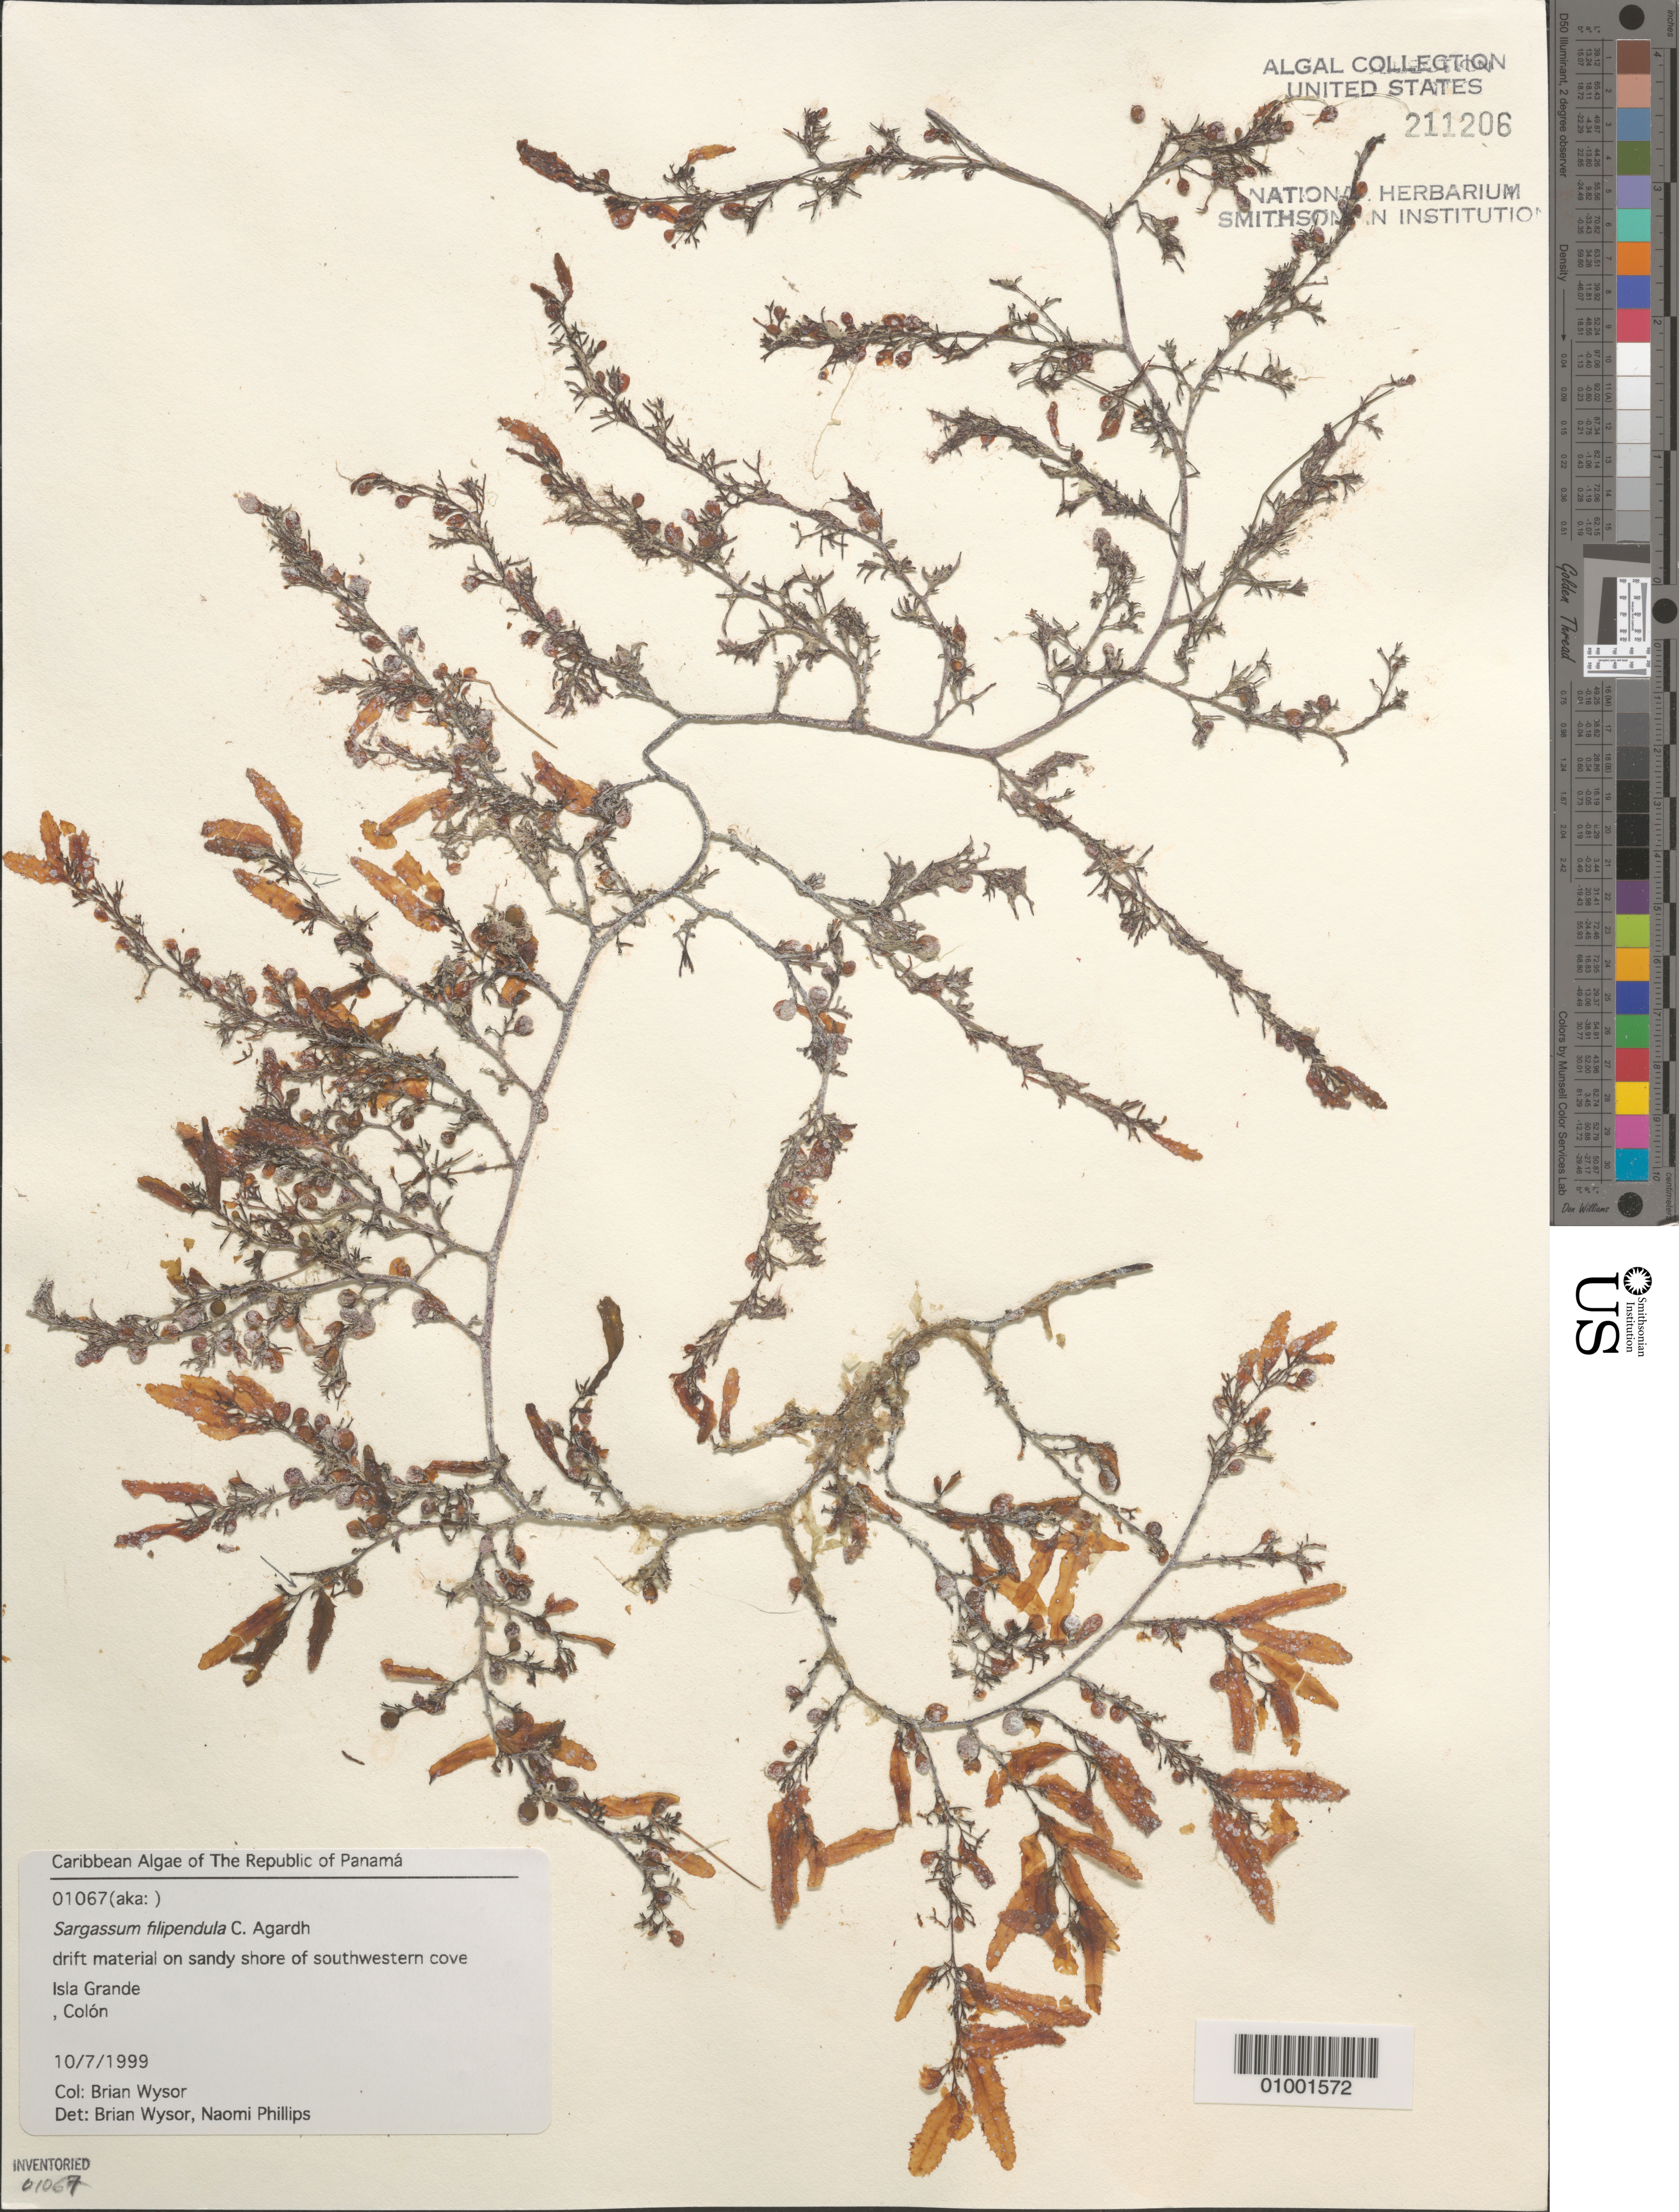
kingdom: Chromista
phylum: Ochrophyta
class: Phaeophyceae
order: Fucales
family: Sargassaceae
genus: Sargassum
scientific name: Sargassum filipendula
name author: C. Agardh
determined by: Wysor, B.; Phillips, N.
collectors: B. Wysor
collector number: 01067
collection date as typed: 07 Oct 1999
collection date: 1999-10-07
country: Panama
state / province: Colón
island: Grande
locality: Southwestern cove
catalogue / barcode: US 211206